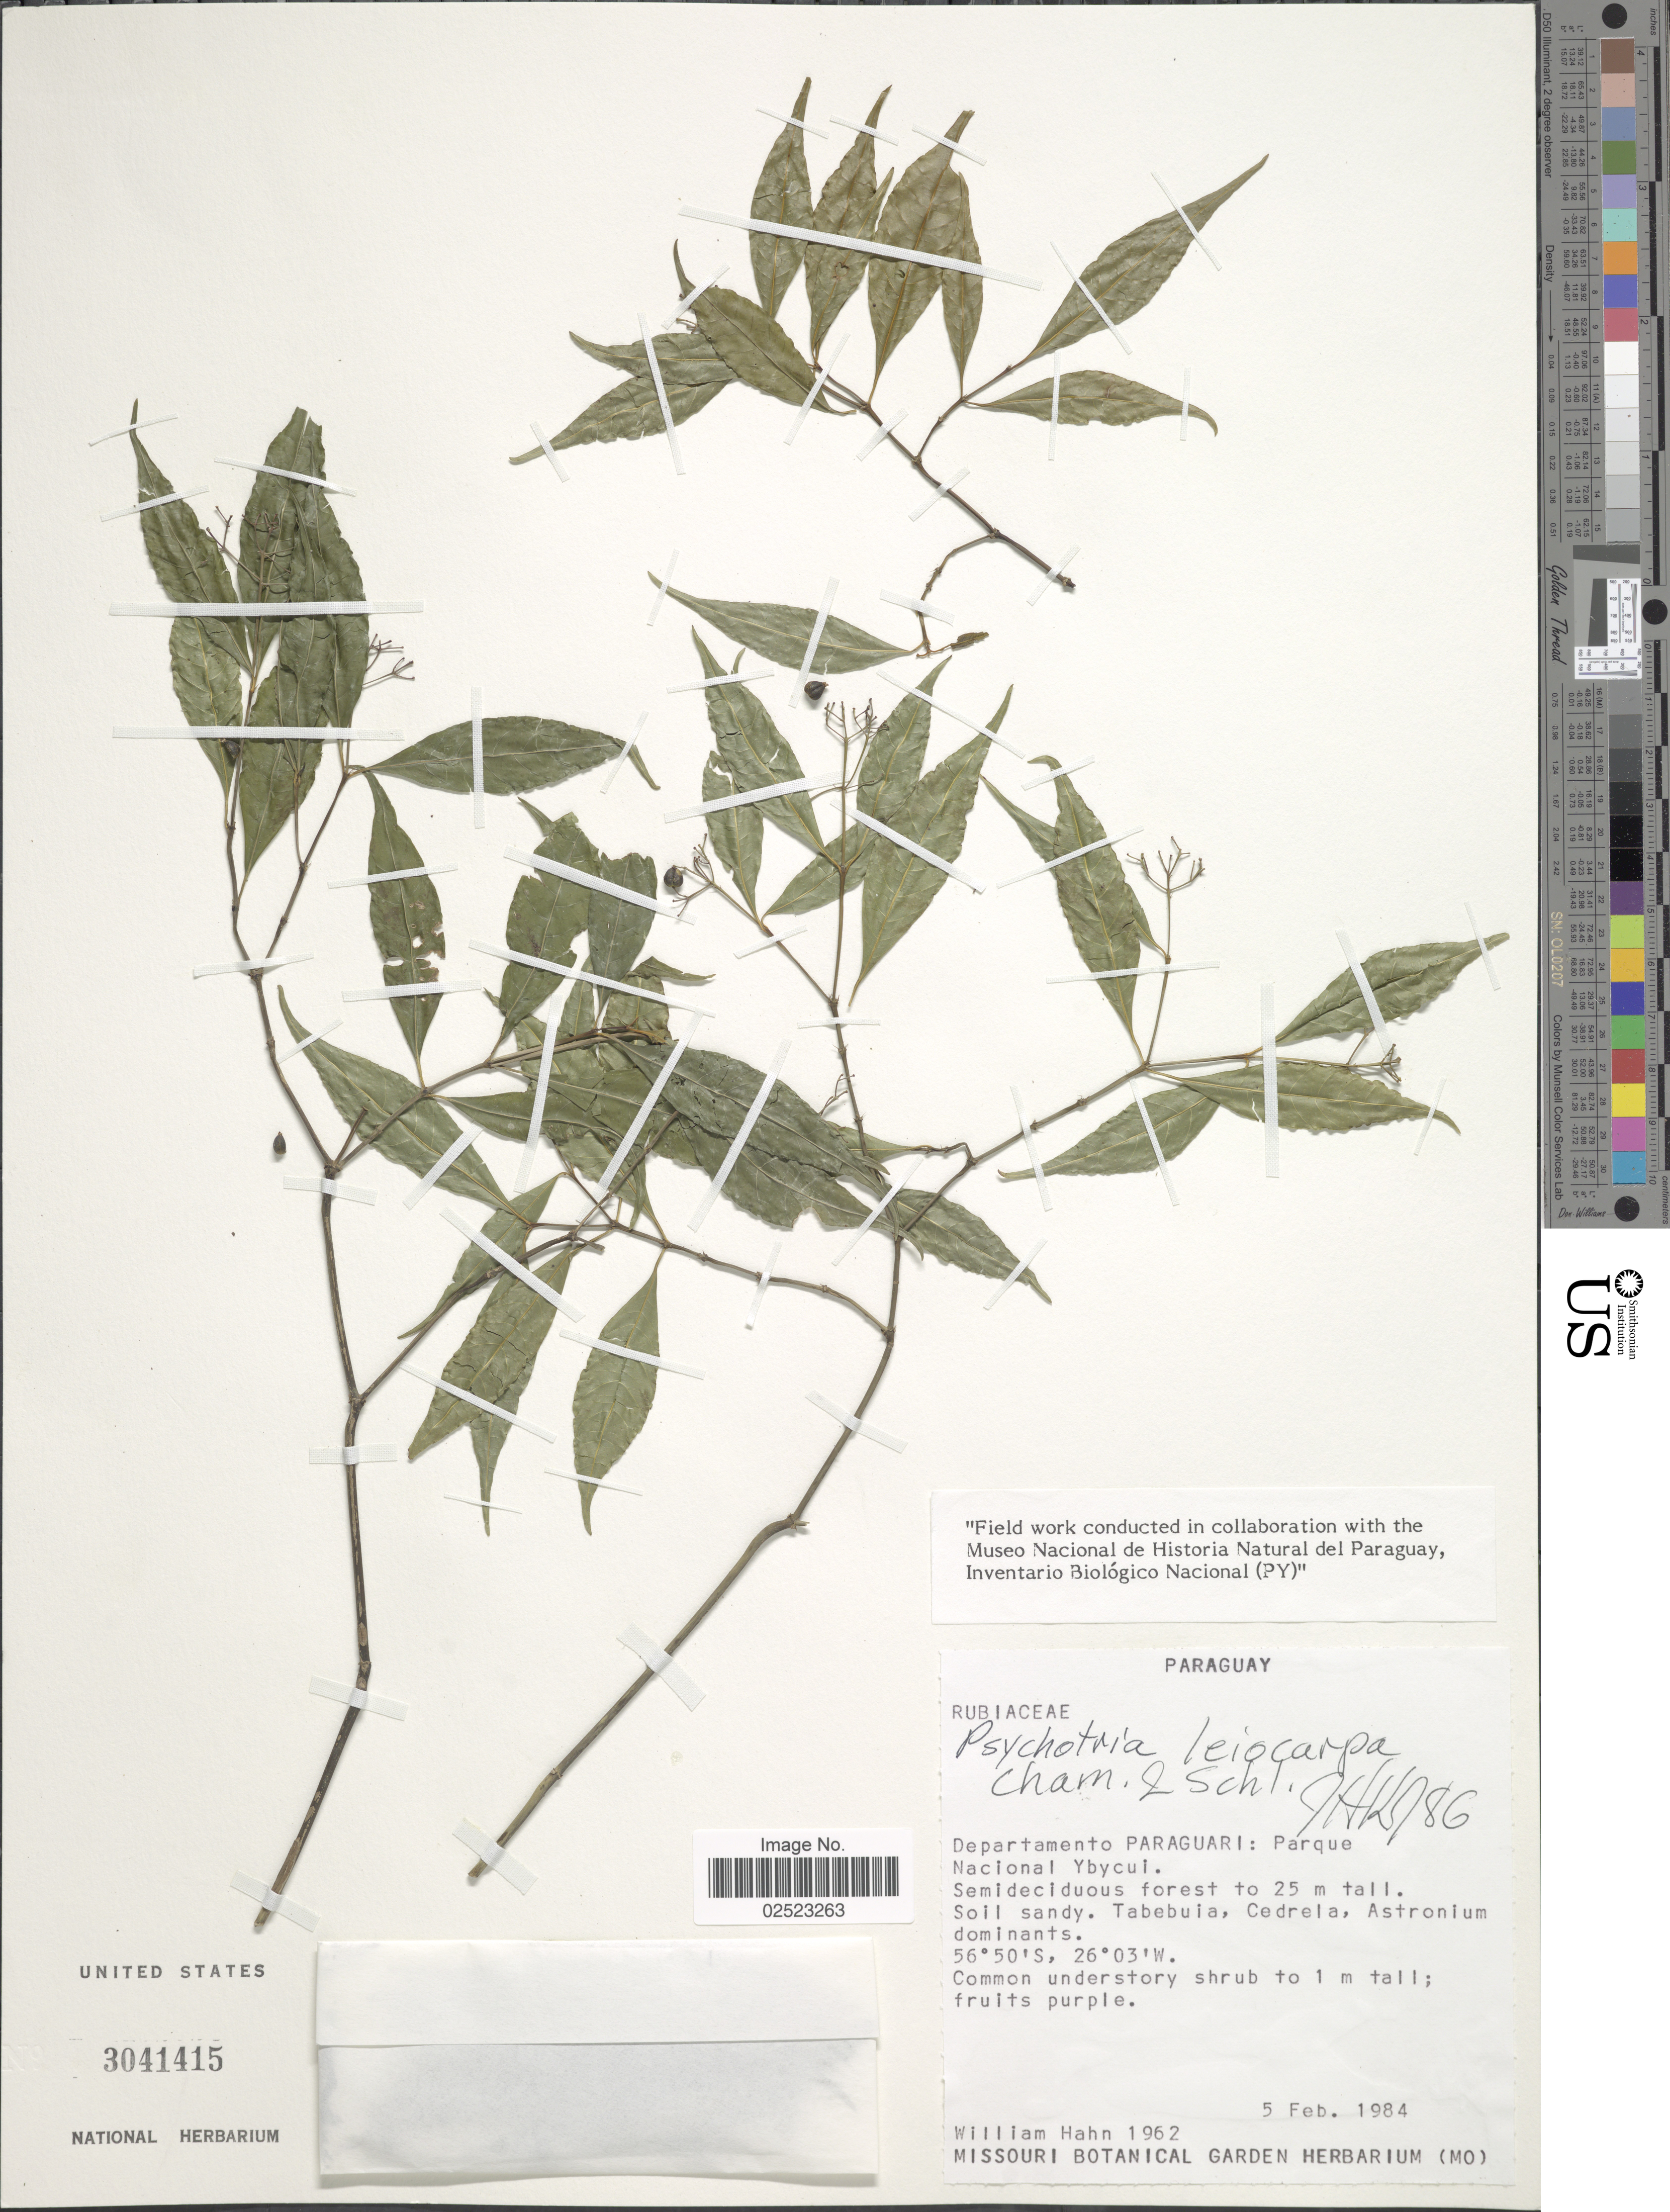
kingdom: Plantae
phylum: Tracheophyta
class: Magnoliopsida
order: Gentianales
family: Rubiaceae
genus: Psychotria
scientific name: Psychotria leiocarpa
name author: Cham. & Schltdl.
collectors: W. Hahn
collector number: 1962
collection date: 1984-02-05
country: Paraguay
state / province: Paraguari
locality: Departamento Paraguari: Parque Nacional Ybycui, Semideciduous forest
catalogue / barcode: US 3041415